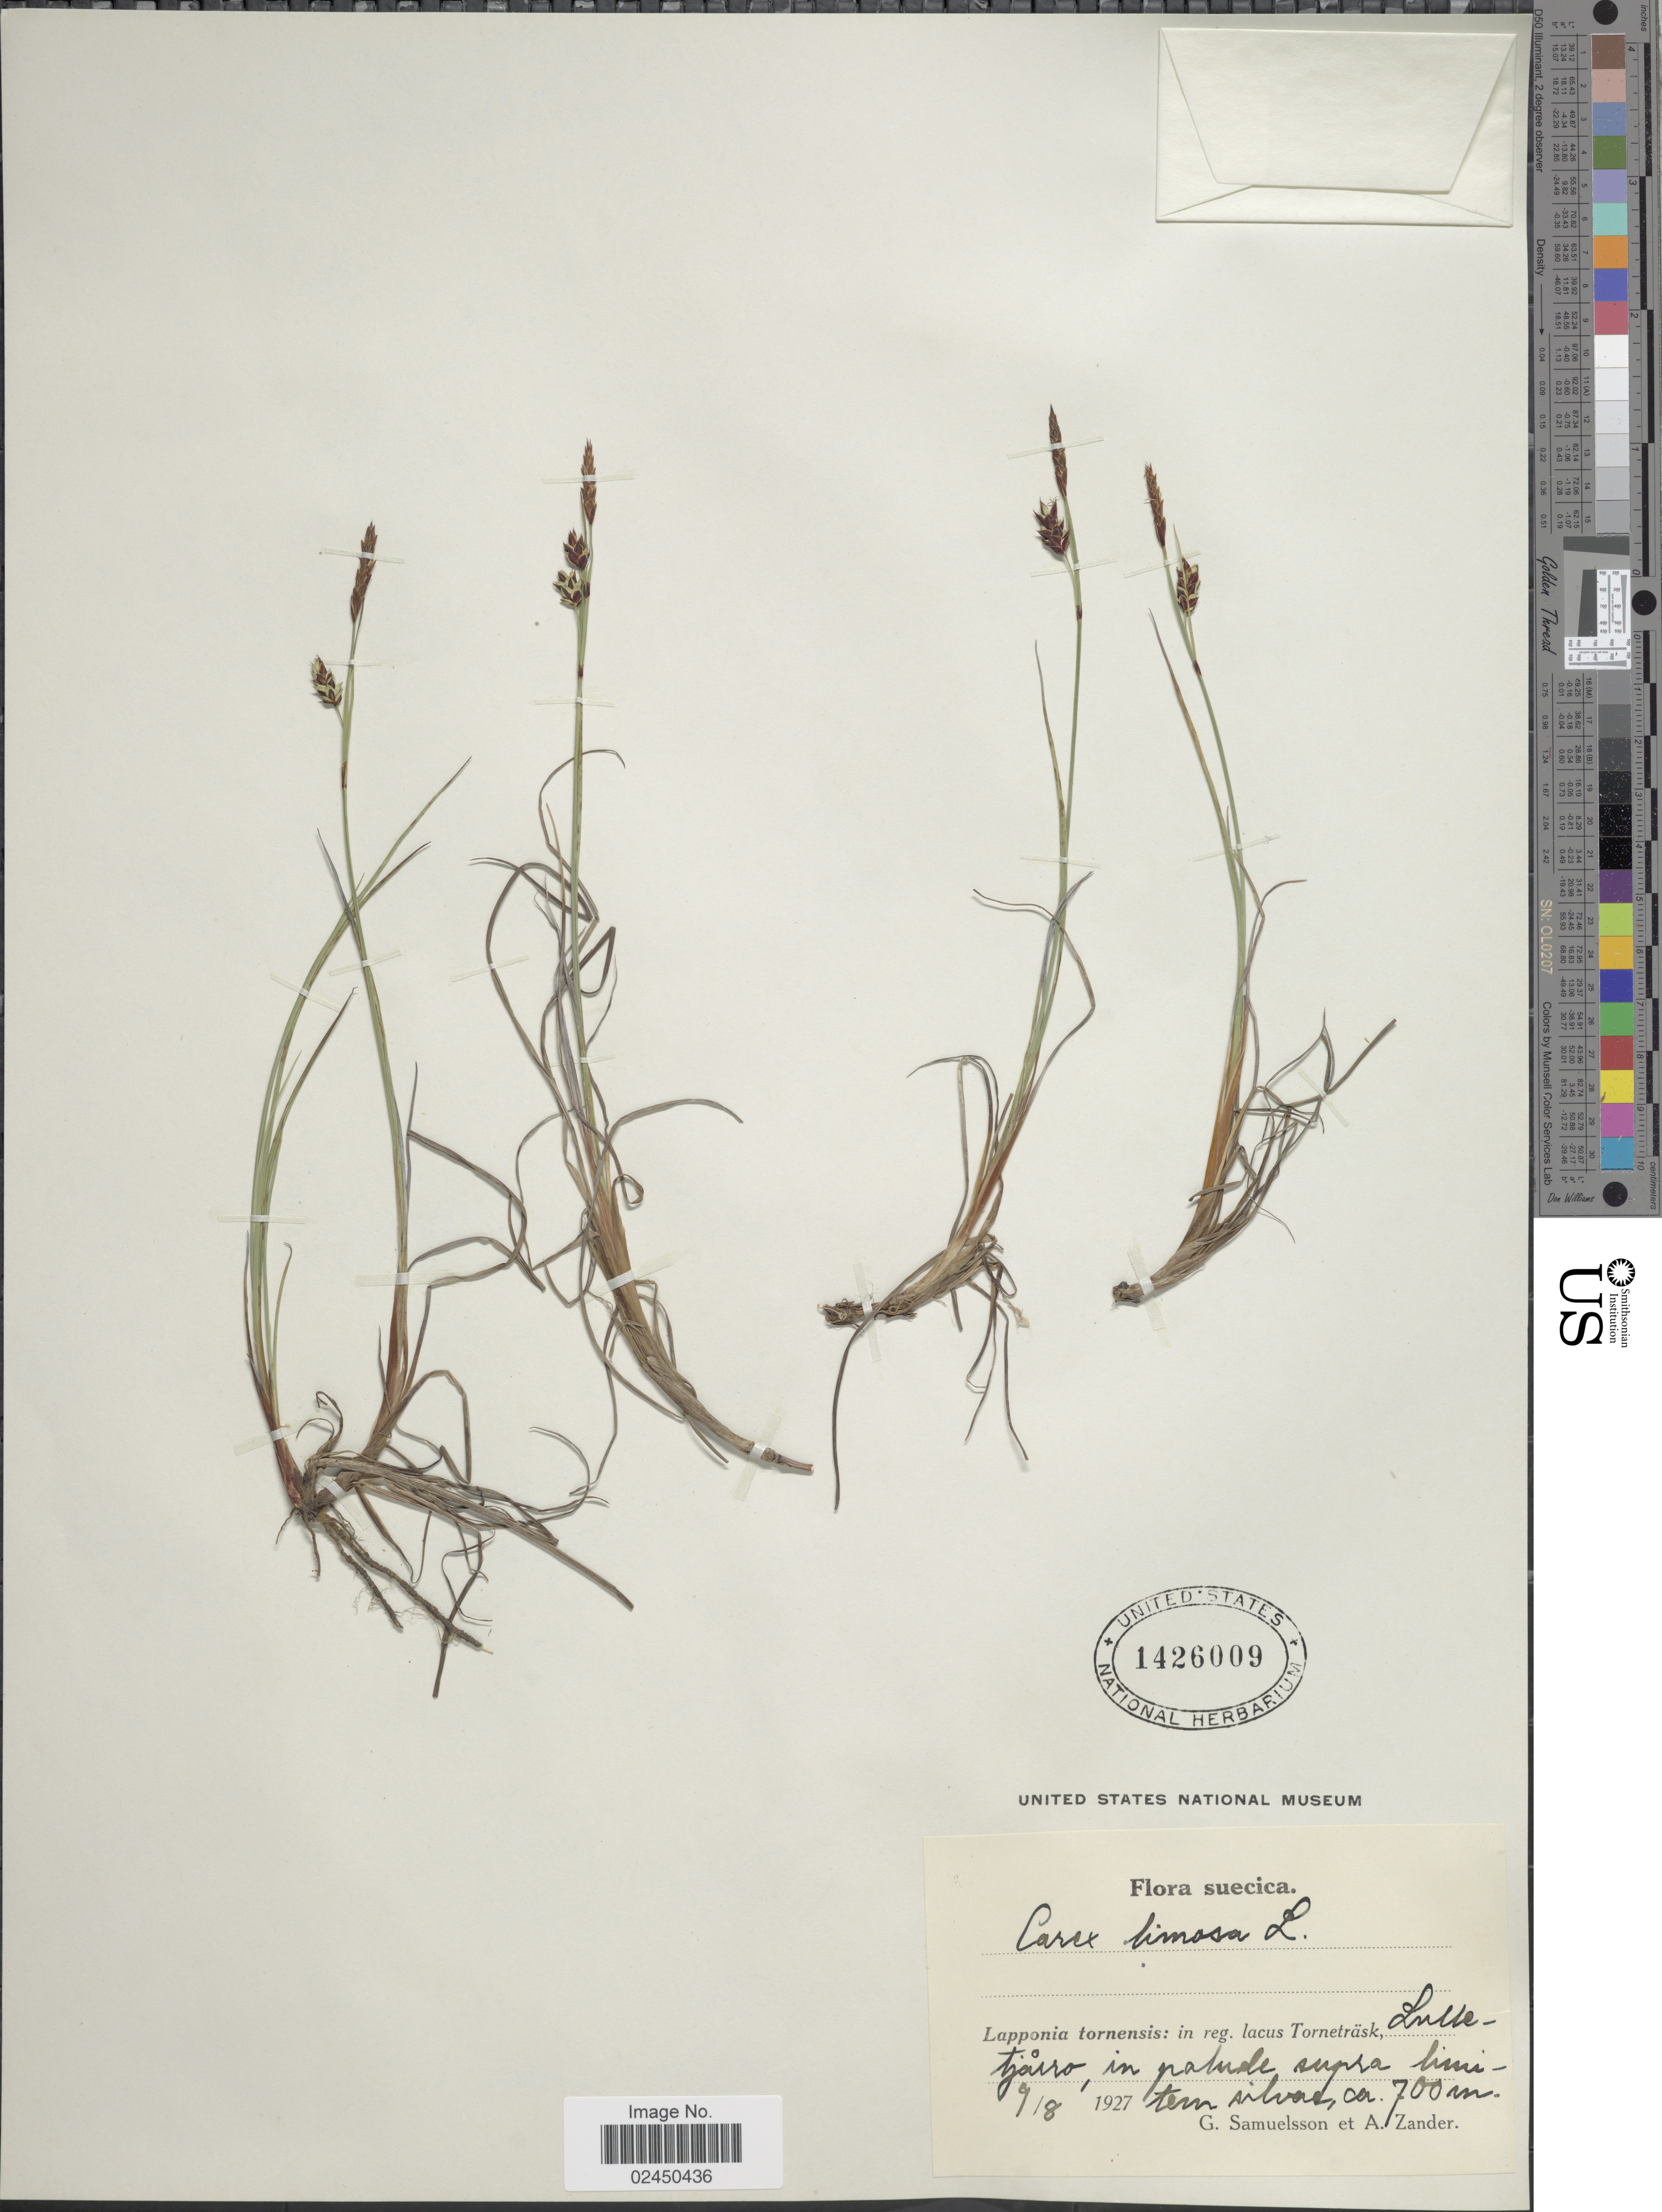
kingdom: Plantae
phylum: Tracheophyta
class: Liliopsida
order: Poales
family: Cyperaceae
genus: Carex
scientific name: Carex limosa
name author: L.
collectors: G. Samuelsson & A. Zander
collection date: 1927-08-09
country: Sweden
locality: Suecica, Lapponia tornensis: in reg. lacus Tornetrask, Lulletjarro, in palude supra limitern silvasa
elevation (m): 700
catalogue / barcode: US 1426009